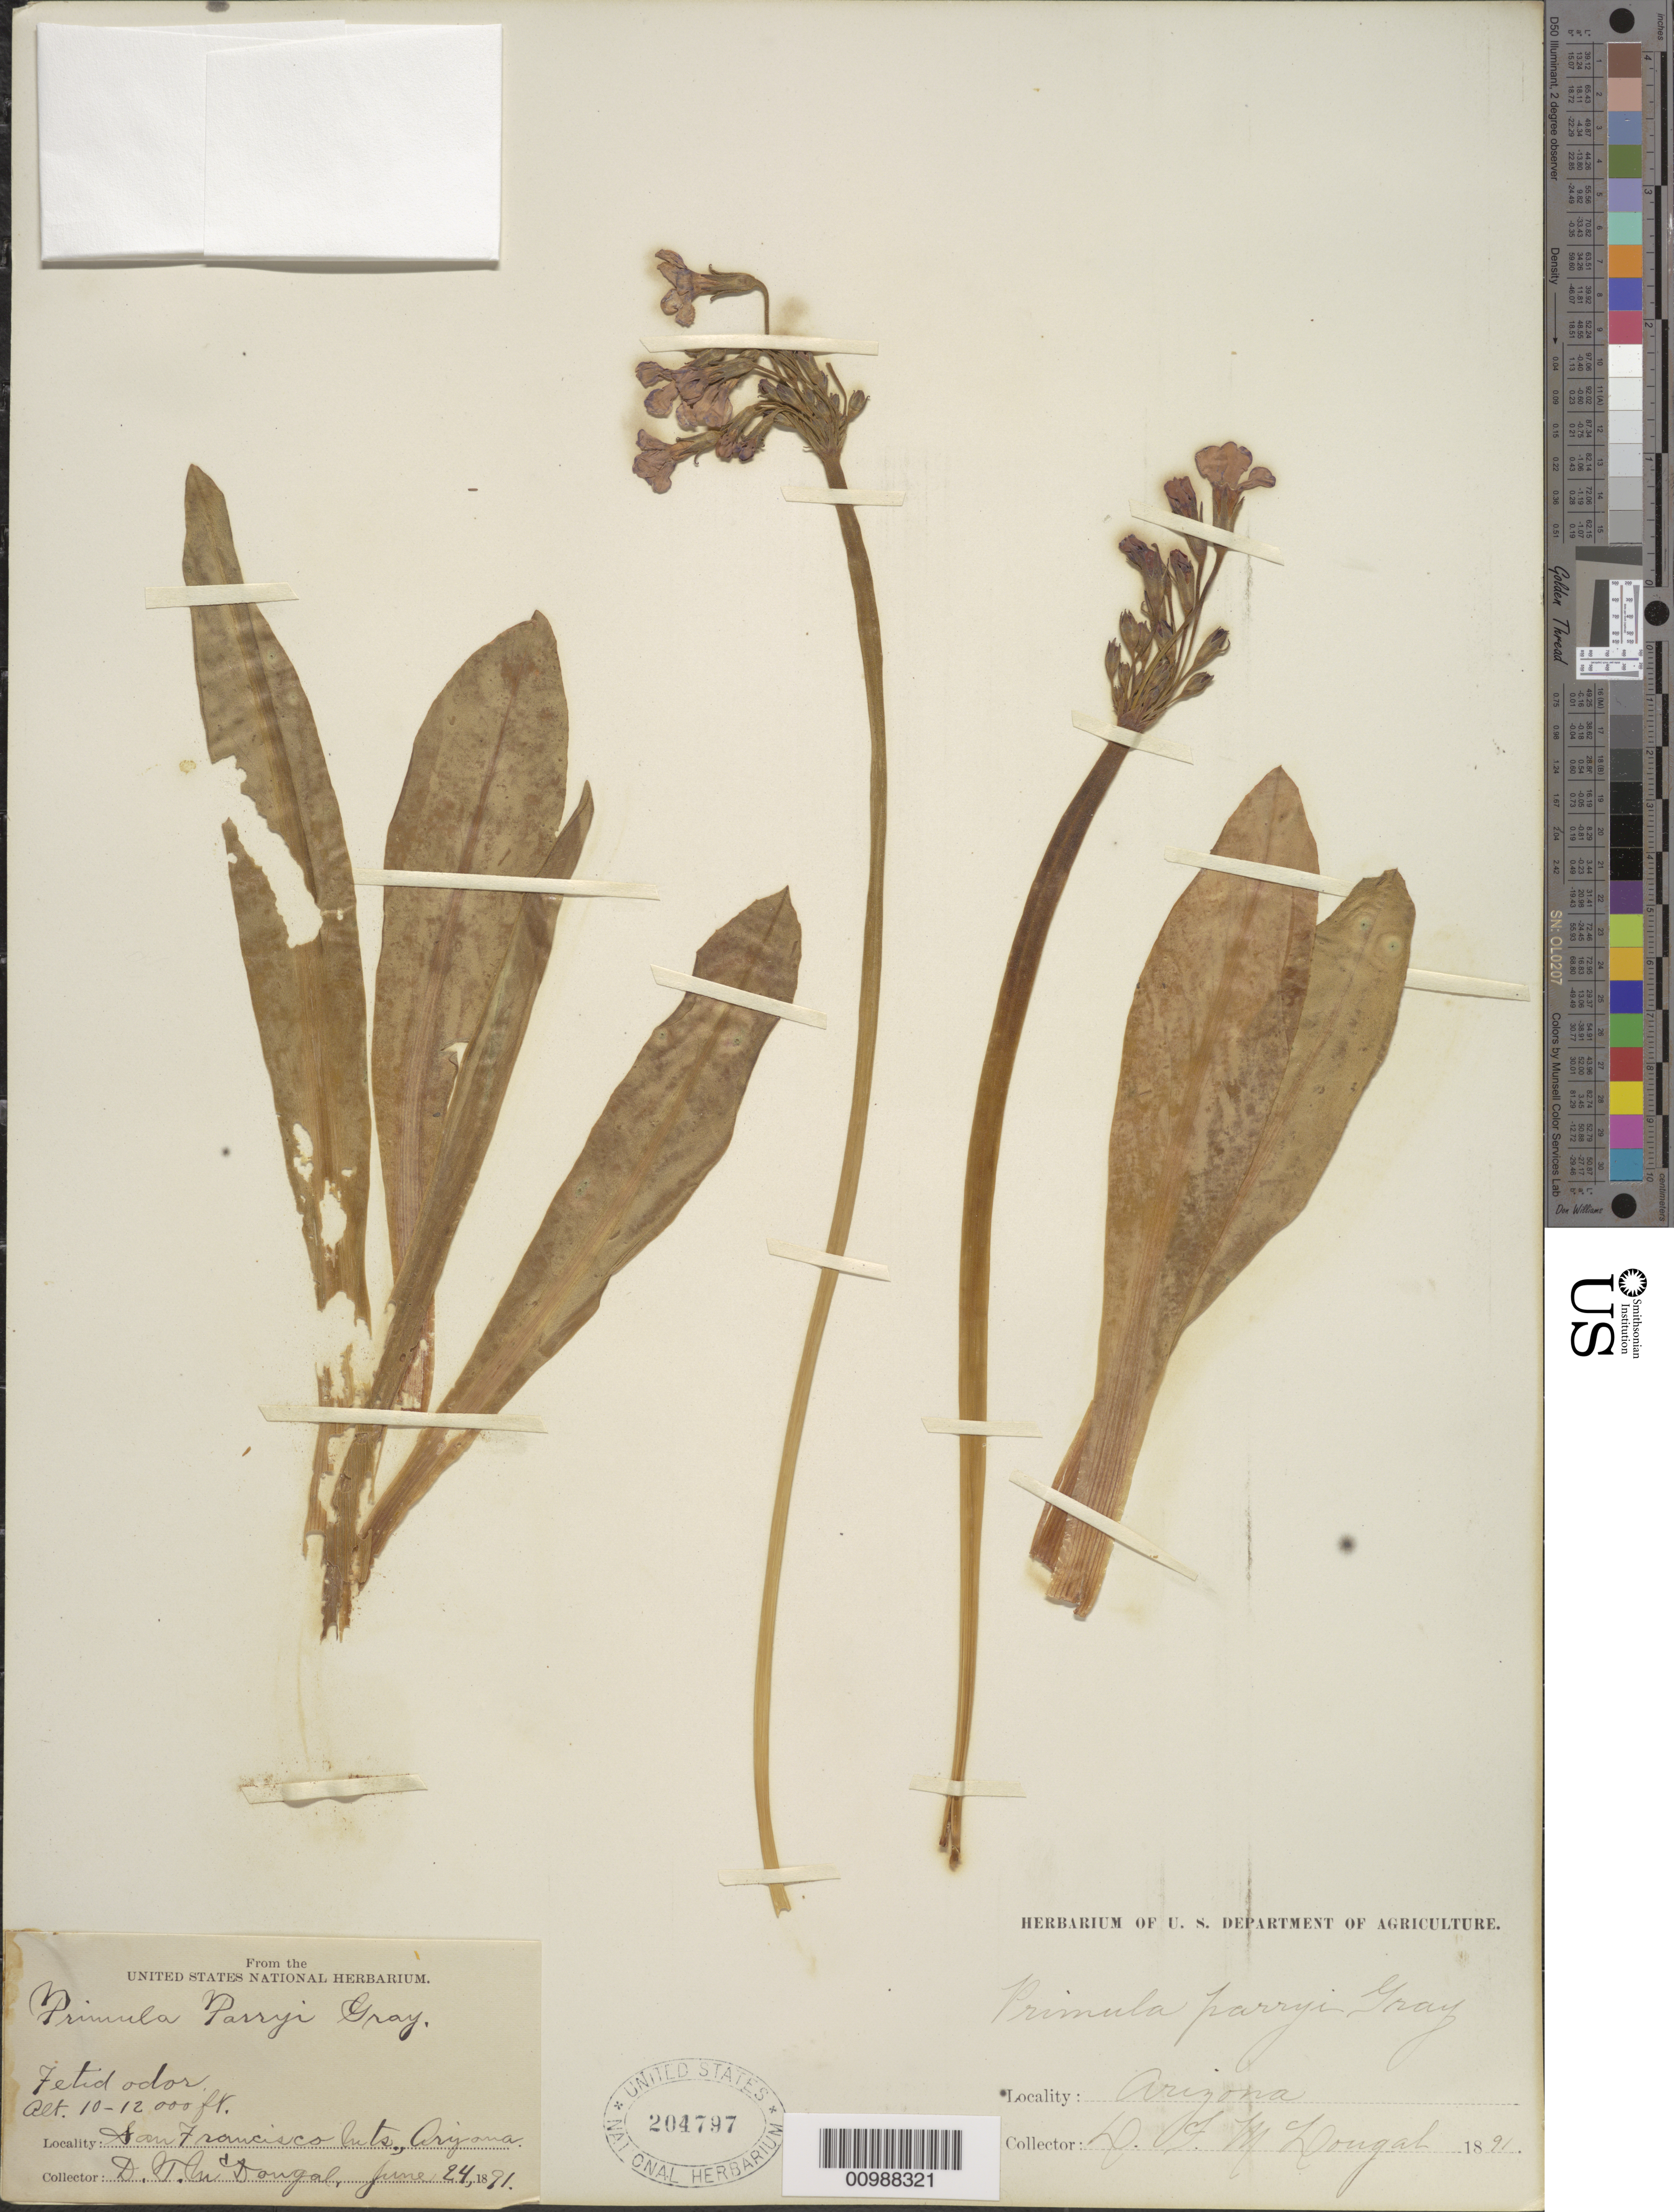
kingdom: Plantae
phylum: Tracheophyta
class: Magnoliopsida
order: Ericales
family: Primulaceae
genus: Primula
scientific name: Primula parryi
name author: A. Gray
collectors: W. B. McDougal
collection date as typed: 24 Jun 1891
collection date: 1891-06-24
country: United States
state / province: Arizona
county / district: Greenlee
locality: San Francisco Mountains.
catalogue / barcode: US 204797